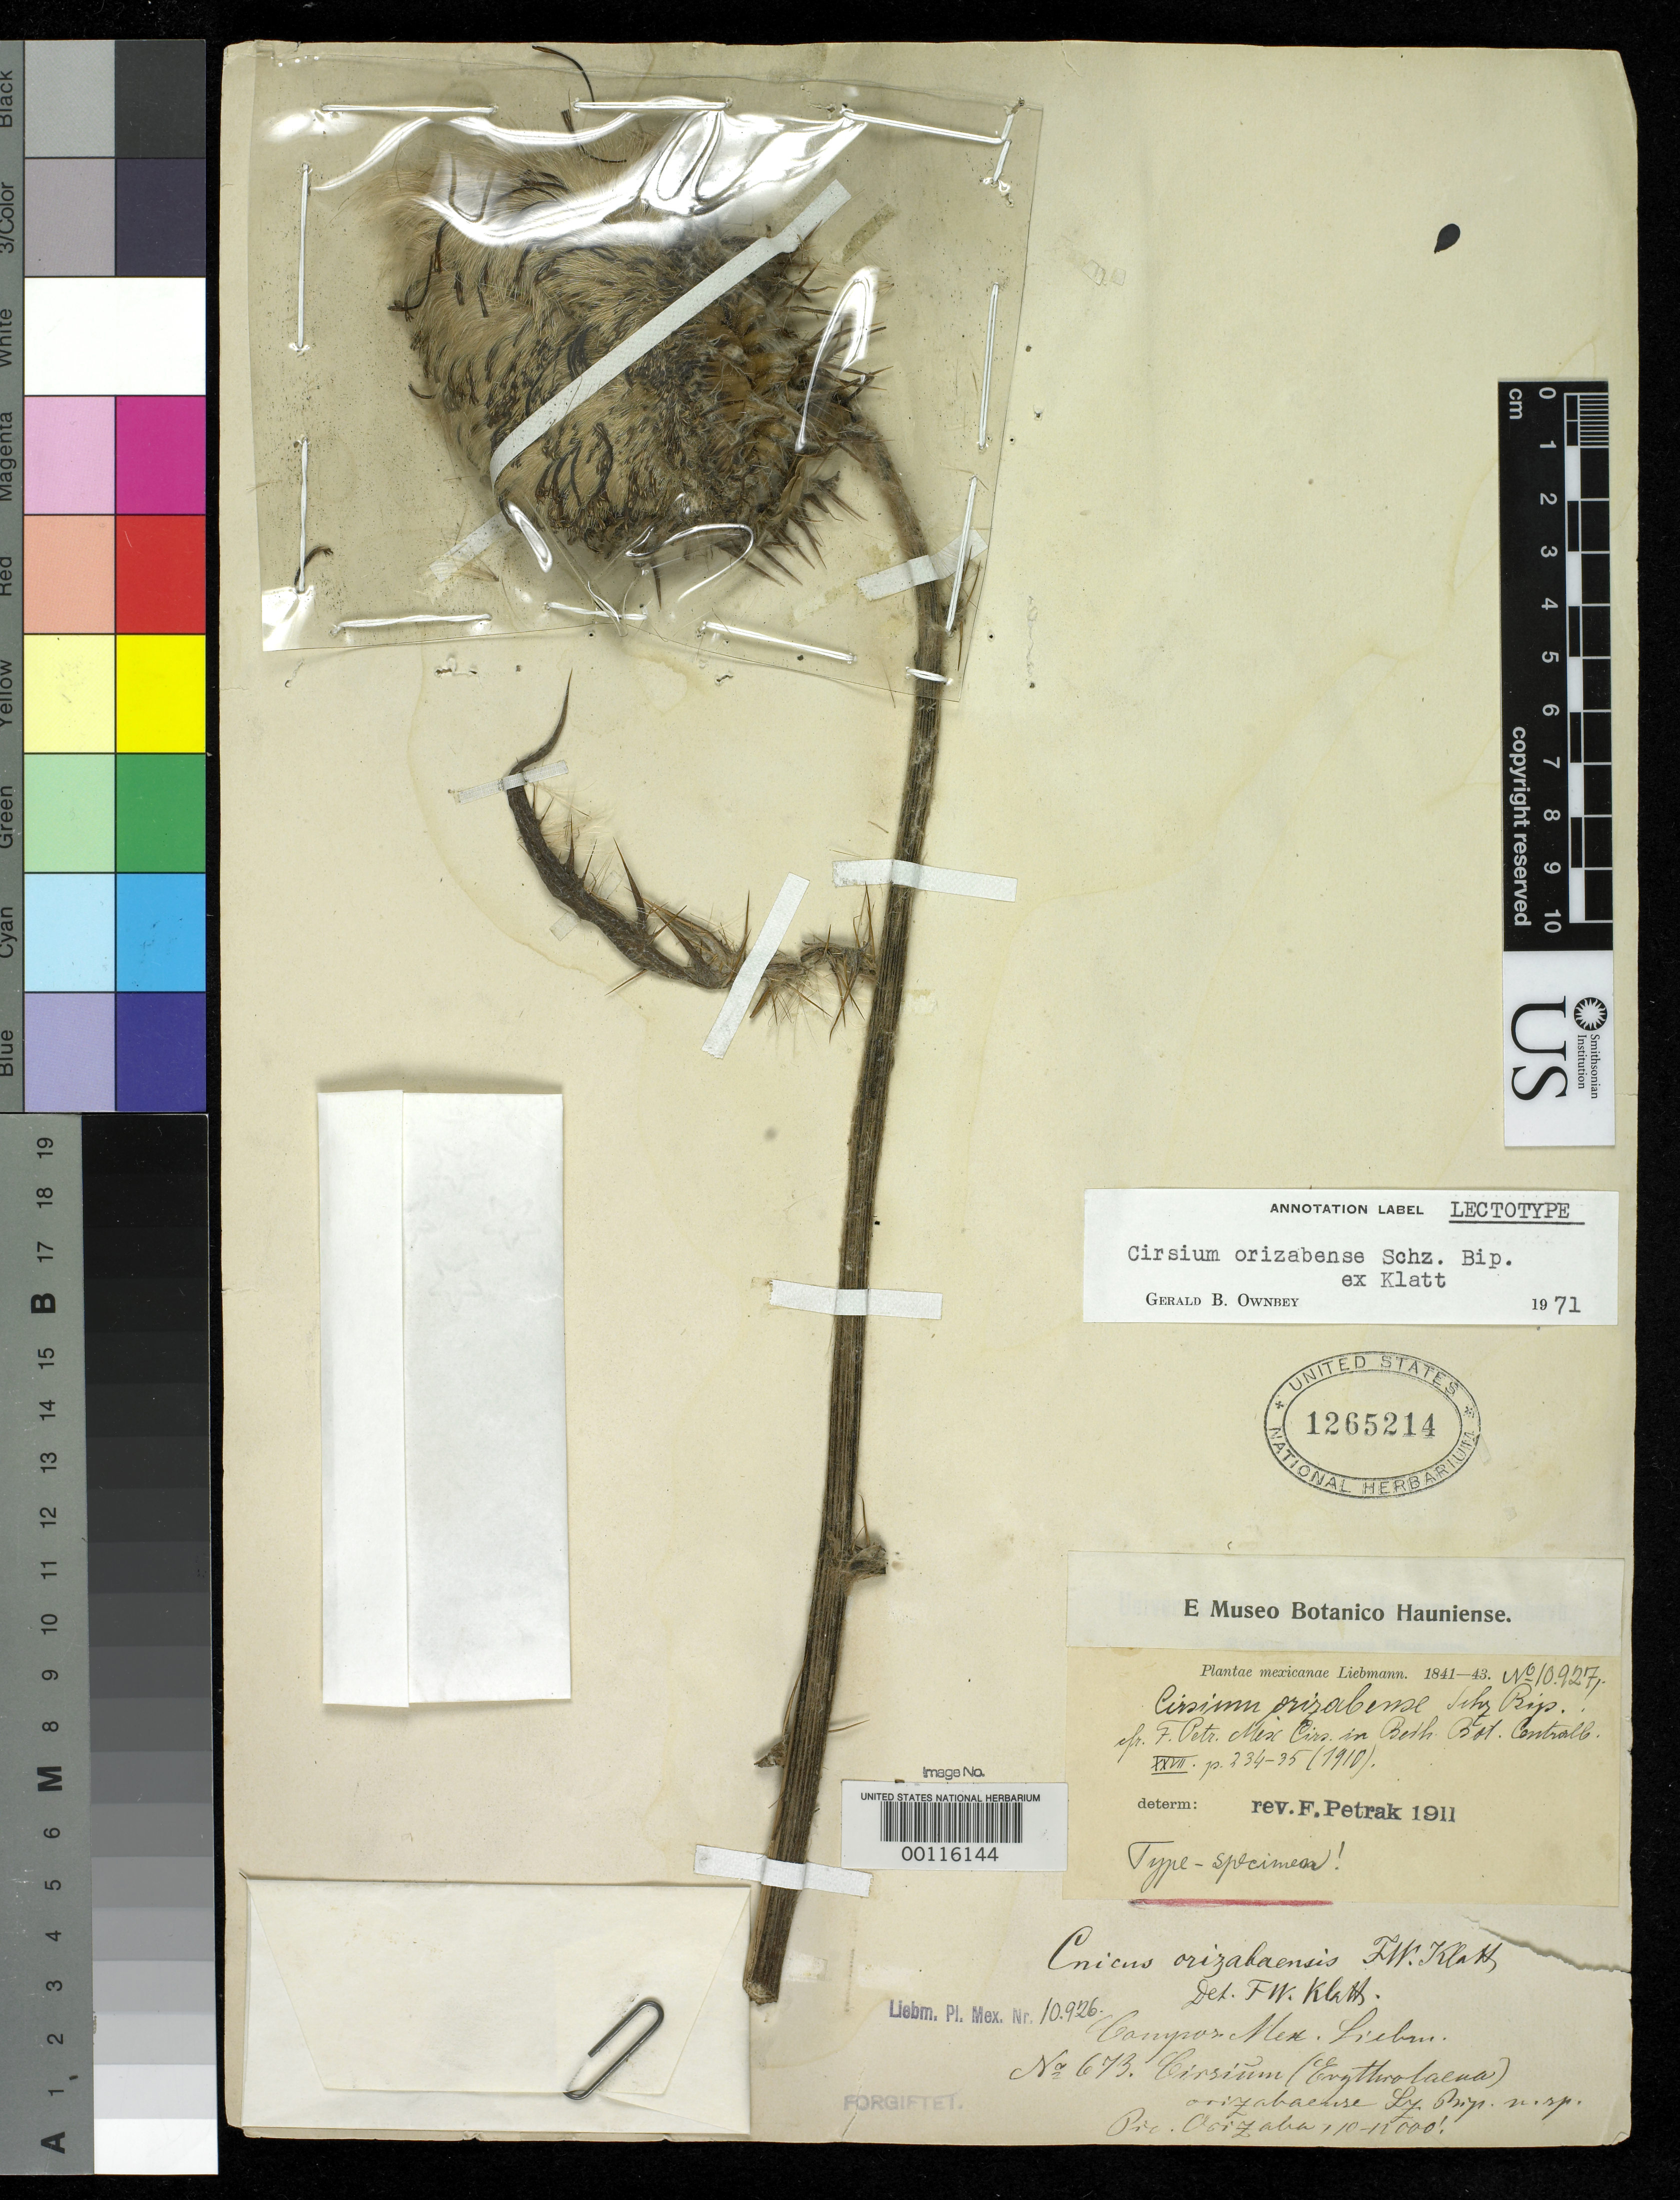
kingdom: Plantae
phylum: Tracheophyta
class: Magnoliopsida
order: Asterales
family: Asteraceae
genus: Cirsium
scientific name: Cirsium orizabense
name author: Sch. Bip. ex Klatt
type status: Lectotype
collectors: F. M. Liebmann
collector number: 673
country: Mexico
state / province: Veracruz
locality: Pic Orizaba.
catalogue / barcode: US 1265214